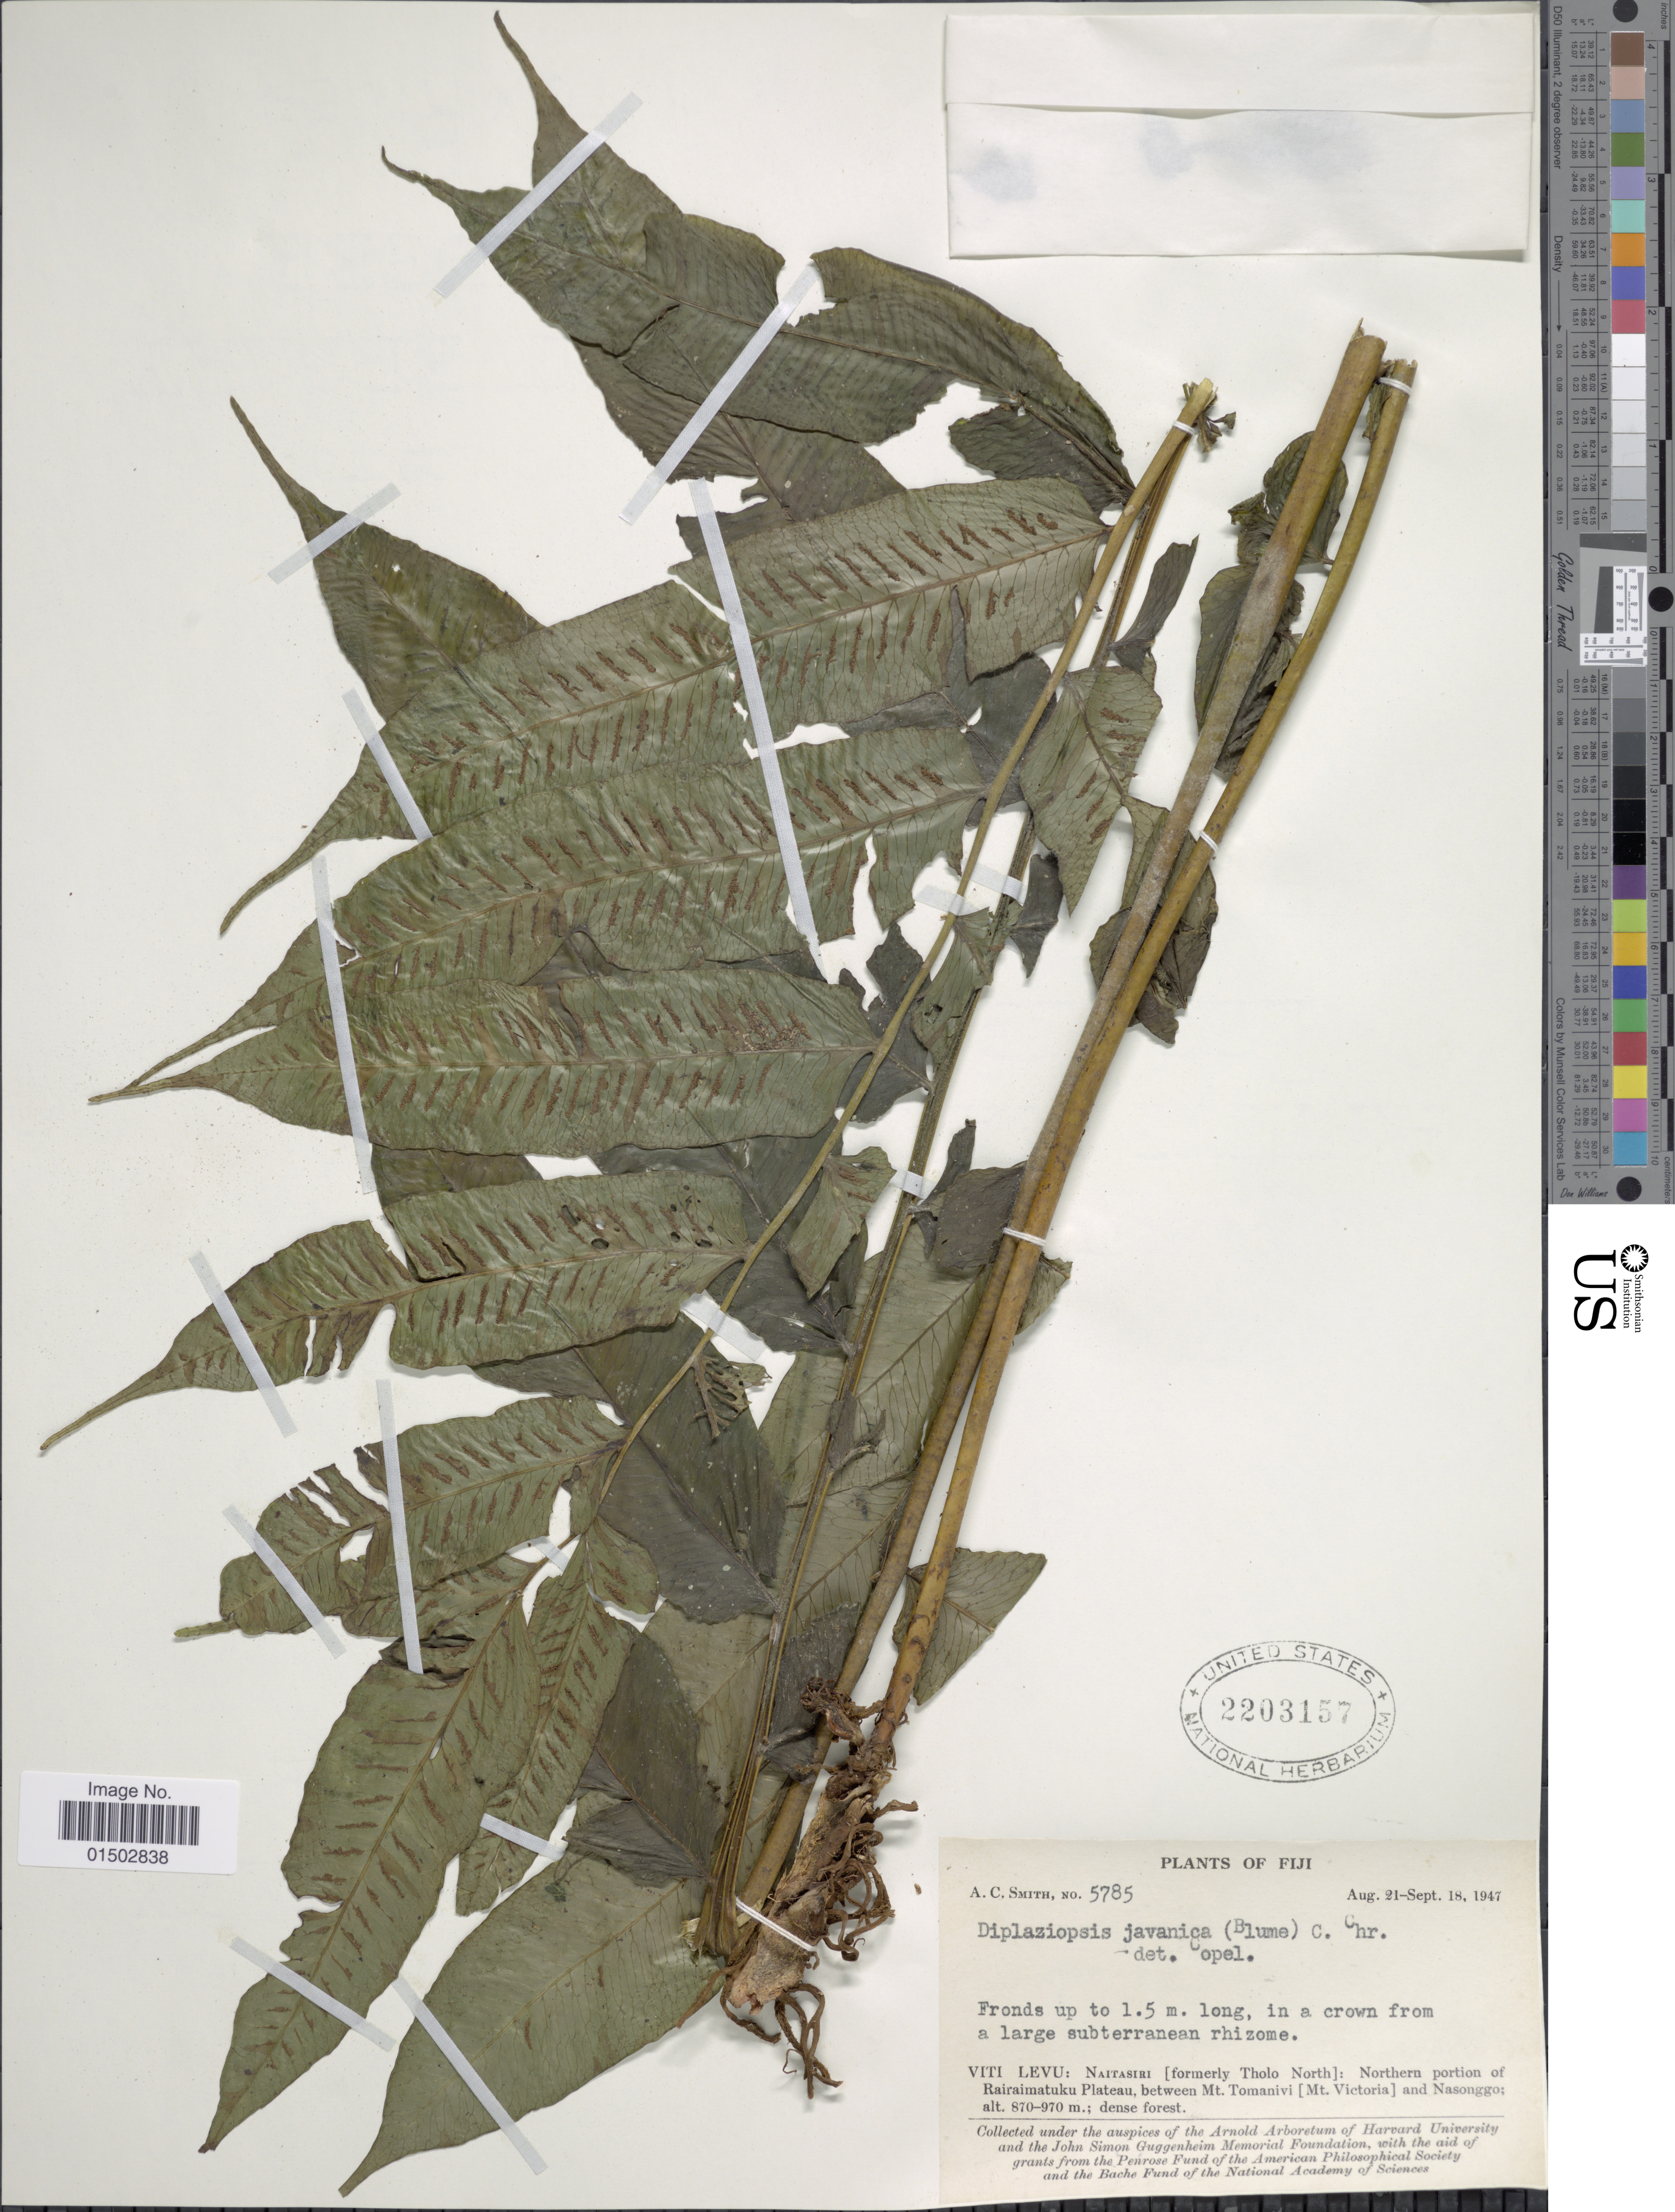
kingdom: Plantae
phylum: Tracheophyta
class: Polypodiopsida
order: Polypodiales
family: Diplaziopsidaceae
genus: Diplaziopsis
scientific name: Diplaziopsis javanica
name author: (Blume) C. Chr.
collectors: A. C. Smith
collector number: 5785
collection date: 1947-08-21/1947-09-18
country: Fiji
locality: Fronds up to 1.5 m. long, in a crown from a large subterranean rhizome. Viti Levu: Naitasiti (formerly Tholo North): Northern portion of Rairaimatuku Plateau, between Mt. Tomanivi (Mt. Victoria) and Nasonggo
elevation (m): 870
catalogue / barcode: US 2203157